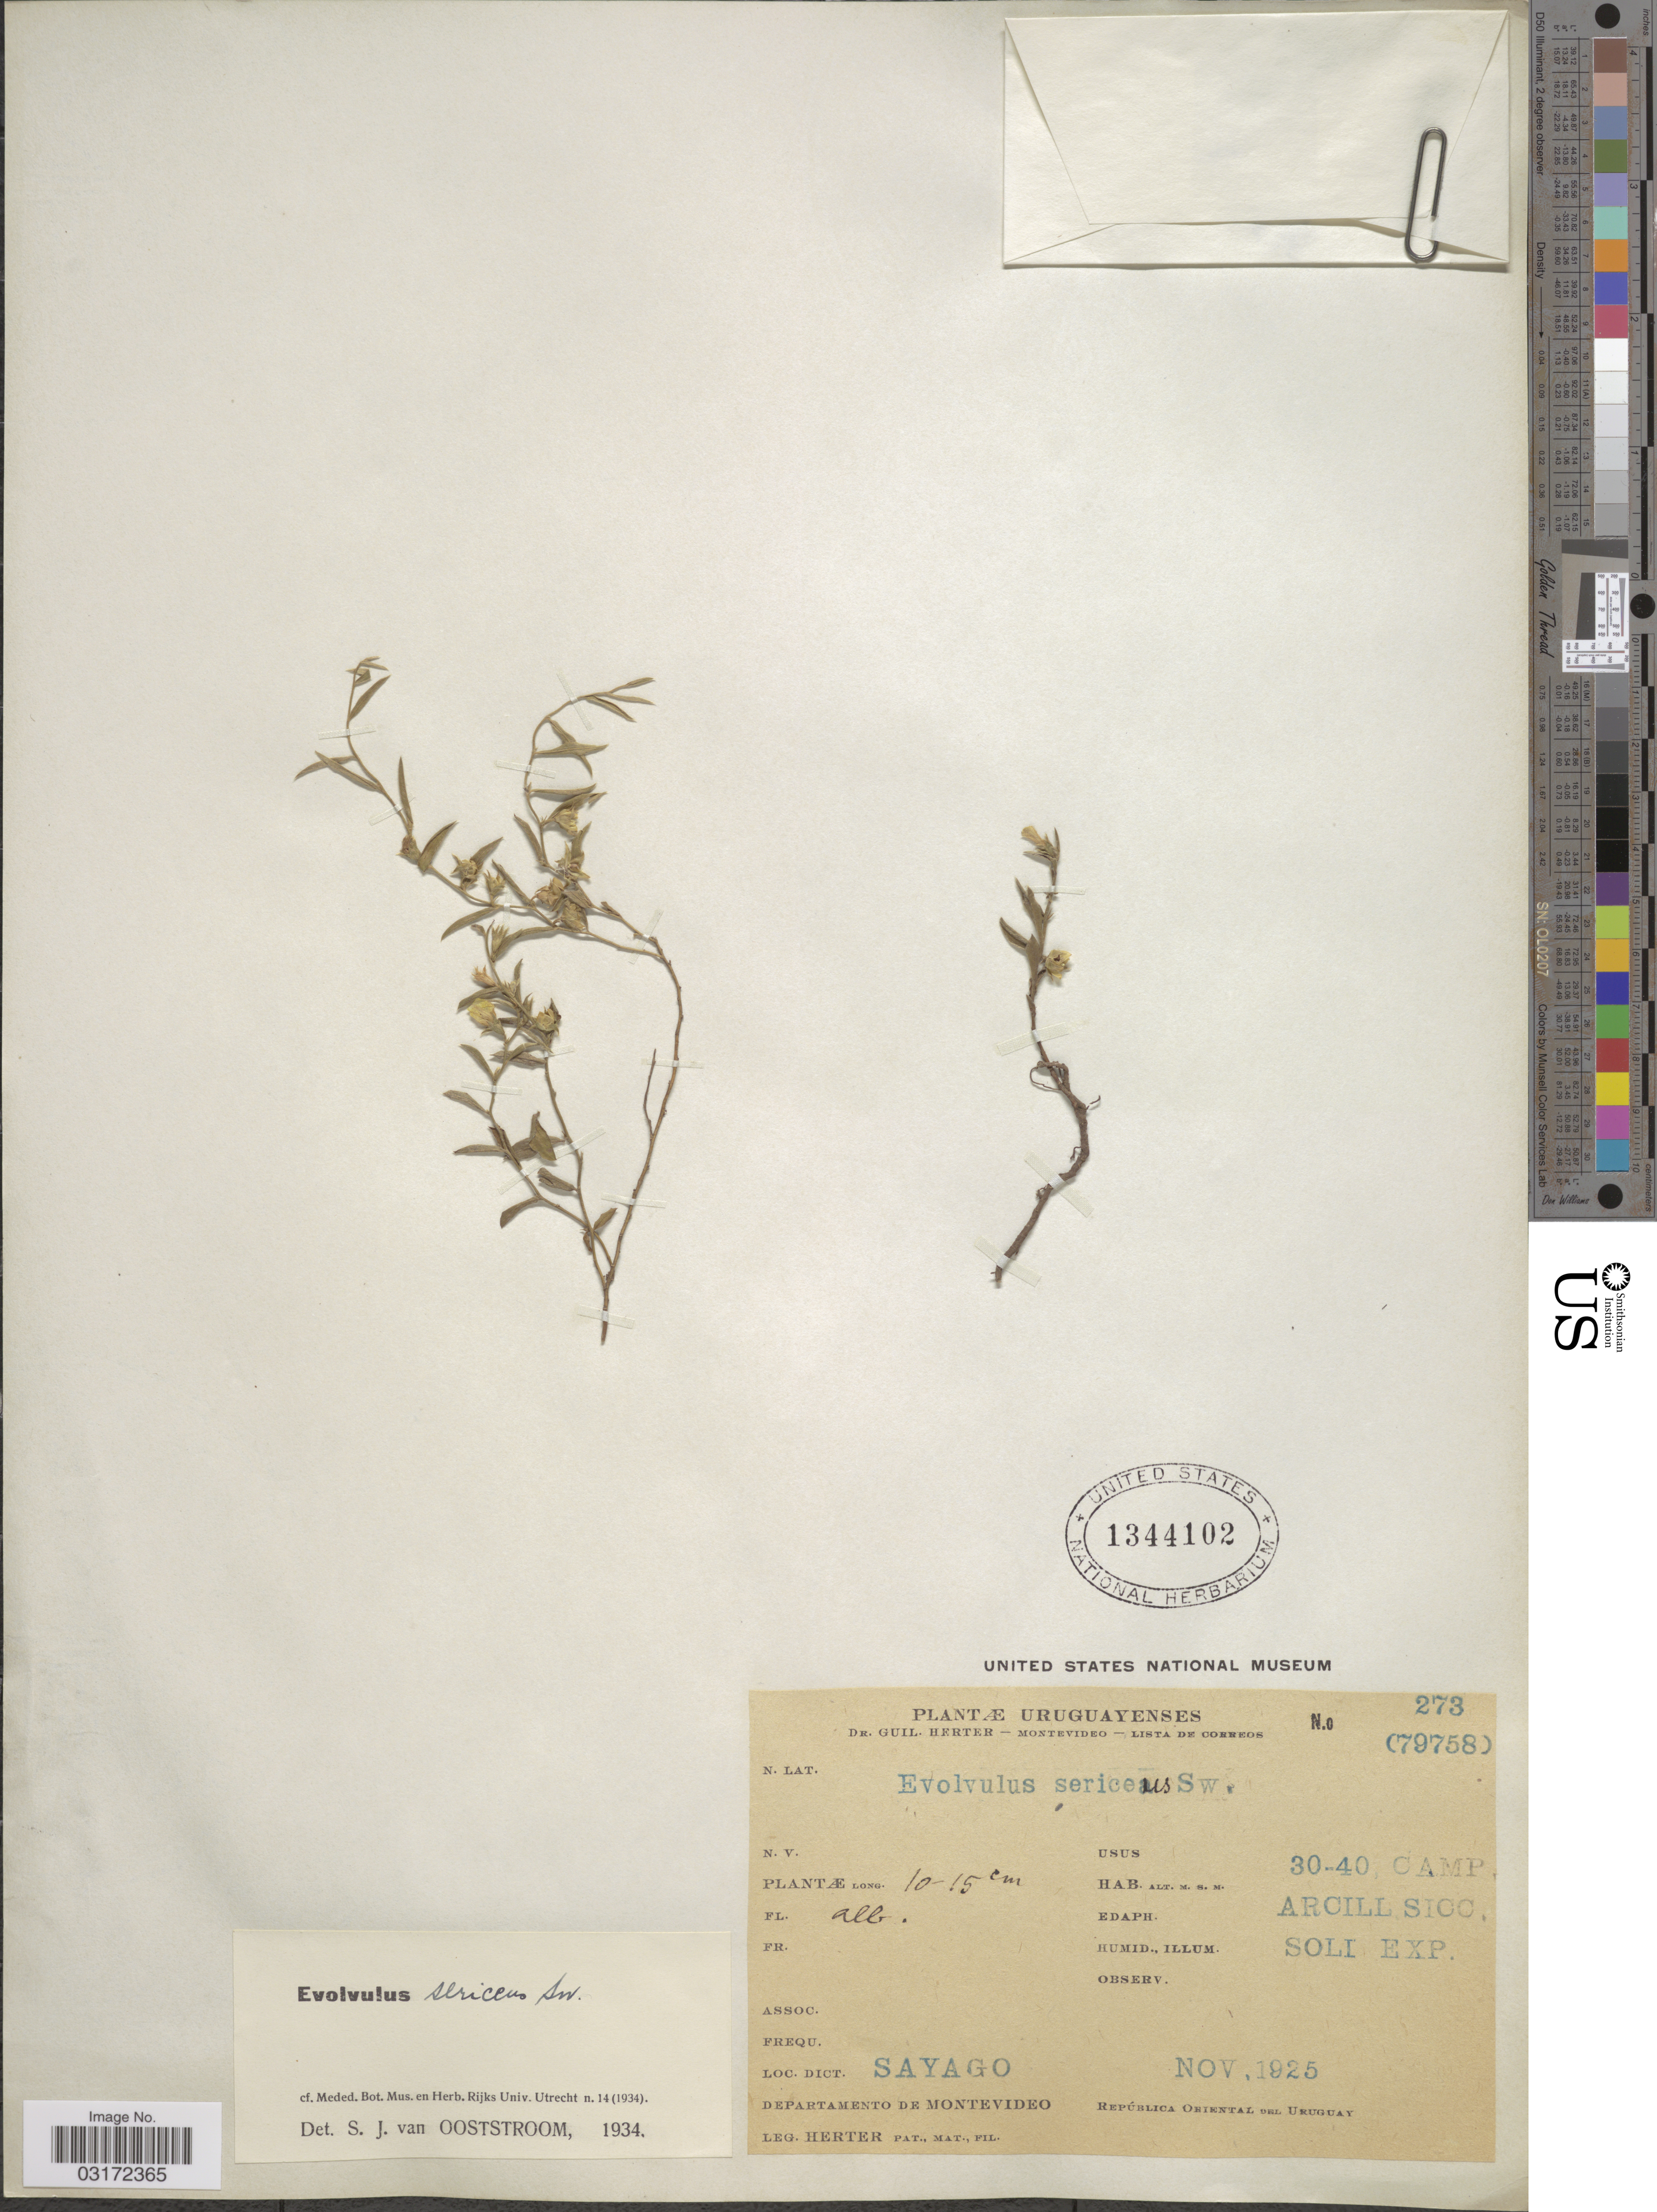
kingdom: Plantae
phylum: Tracheophyta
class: Magnoliopsida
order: Solanales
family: Convolvulaceae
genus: Evolvulus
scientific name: Evolvulus sericeus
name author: Sw.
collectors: G. Herter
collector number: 273/79758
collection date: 1925-11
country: Uruguay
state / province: Montevideo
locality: Sayago. Departamento de Montevideo.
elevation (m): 30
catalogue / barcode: US 1344102